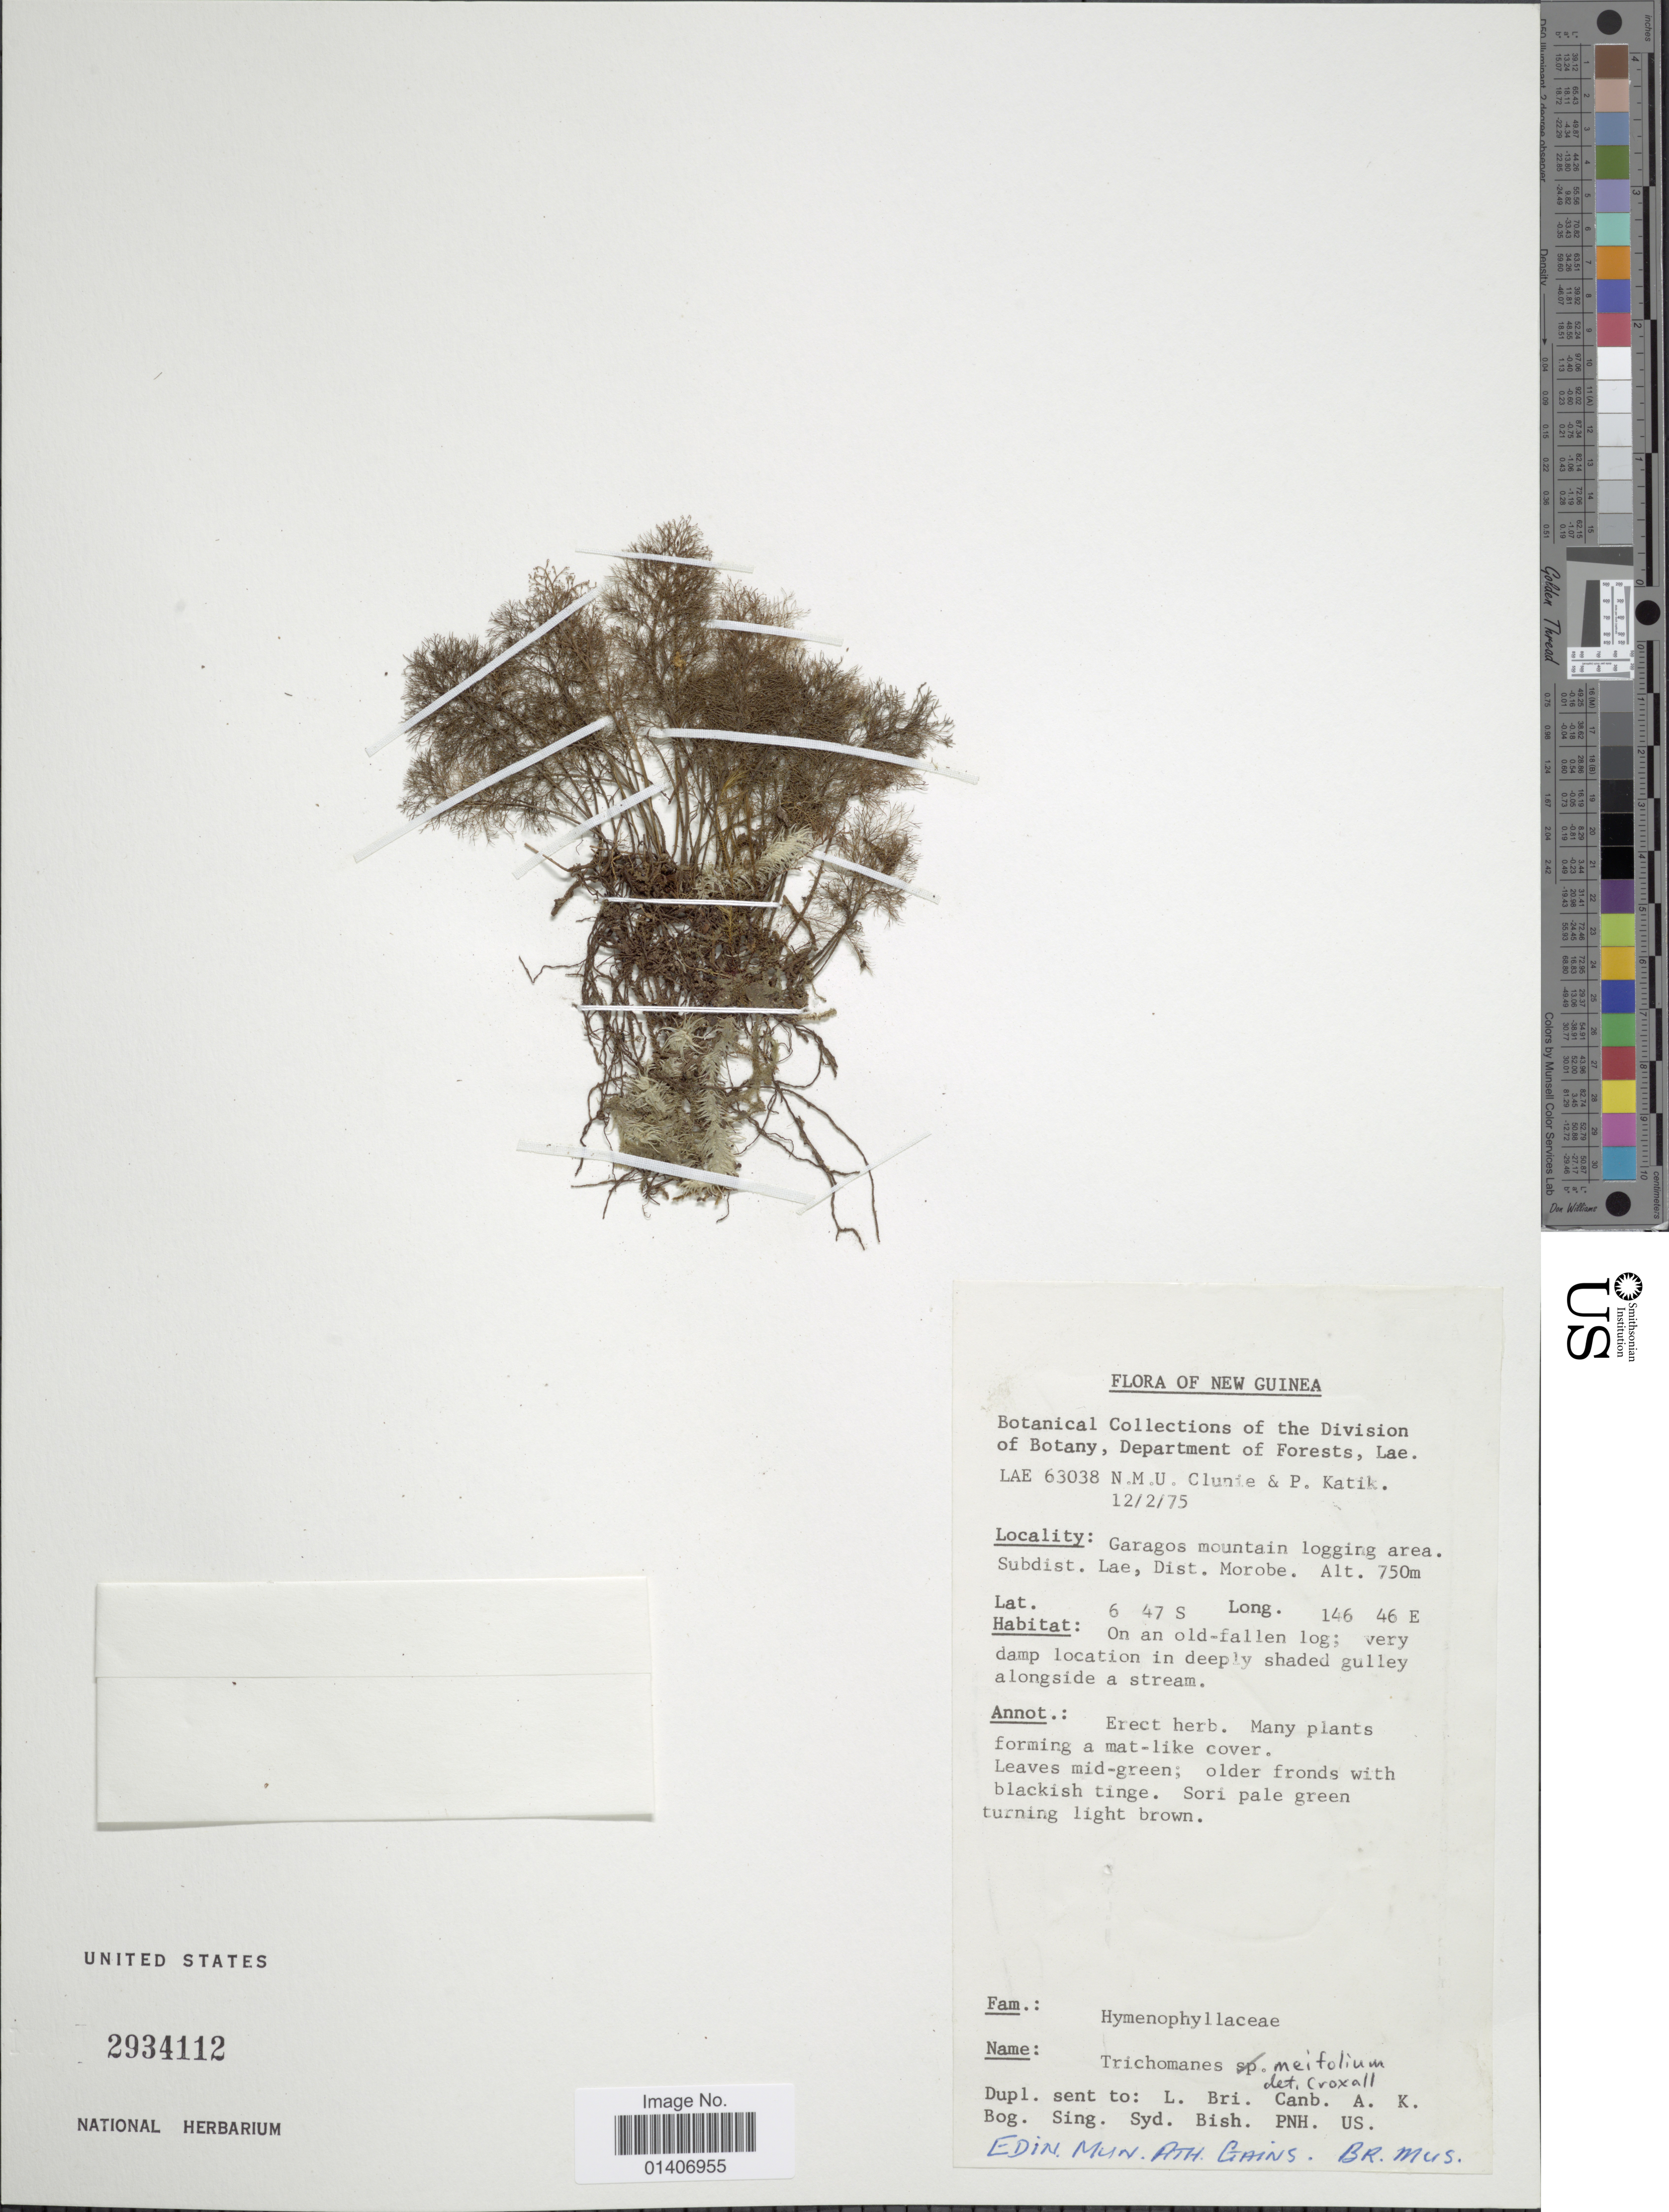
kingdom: Plantae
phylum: Tracheophyta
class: Polypodiopsida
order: Hymenophyllales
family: Hymenophyllaceae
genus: Abrodictyum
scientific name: Abrodictyum meifolium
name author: (Bory) Ebihara & K. Iwats.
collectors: N.M.U. Clunie & P. Katik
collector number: LAE 63038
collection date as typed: Transcribed d/m/y: 12/2/75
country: Papua New Guinea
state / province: Morobe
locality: Garagos mountain loggin area, Subdist., Lae, Dist. Morobe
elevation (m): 750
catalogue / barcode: US 2934112